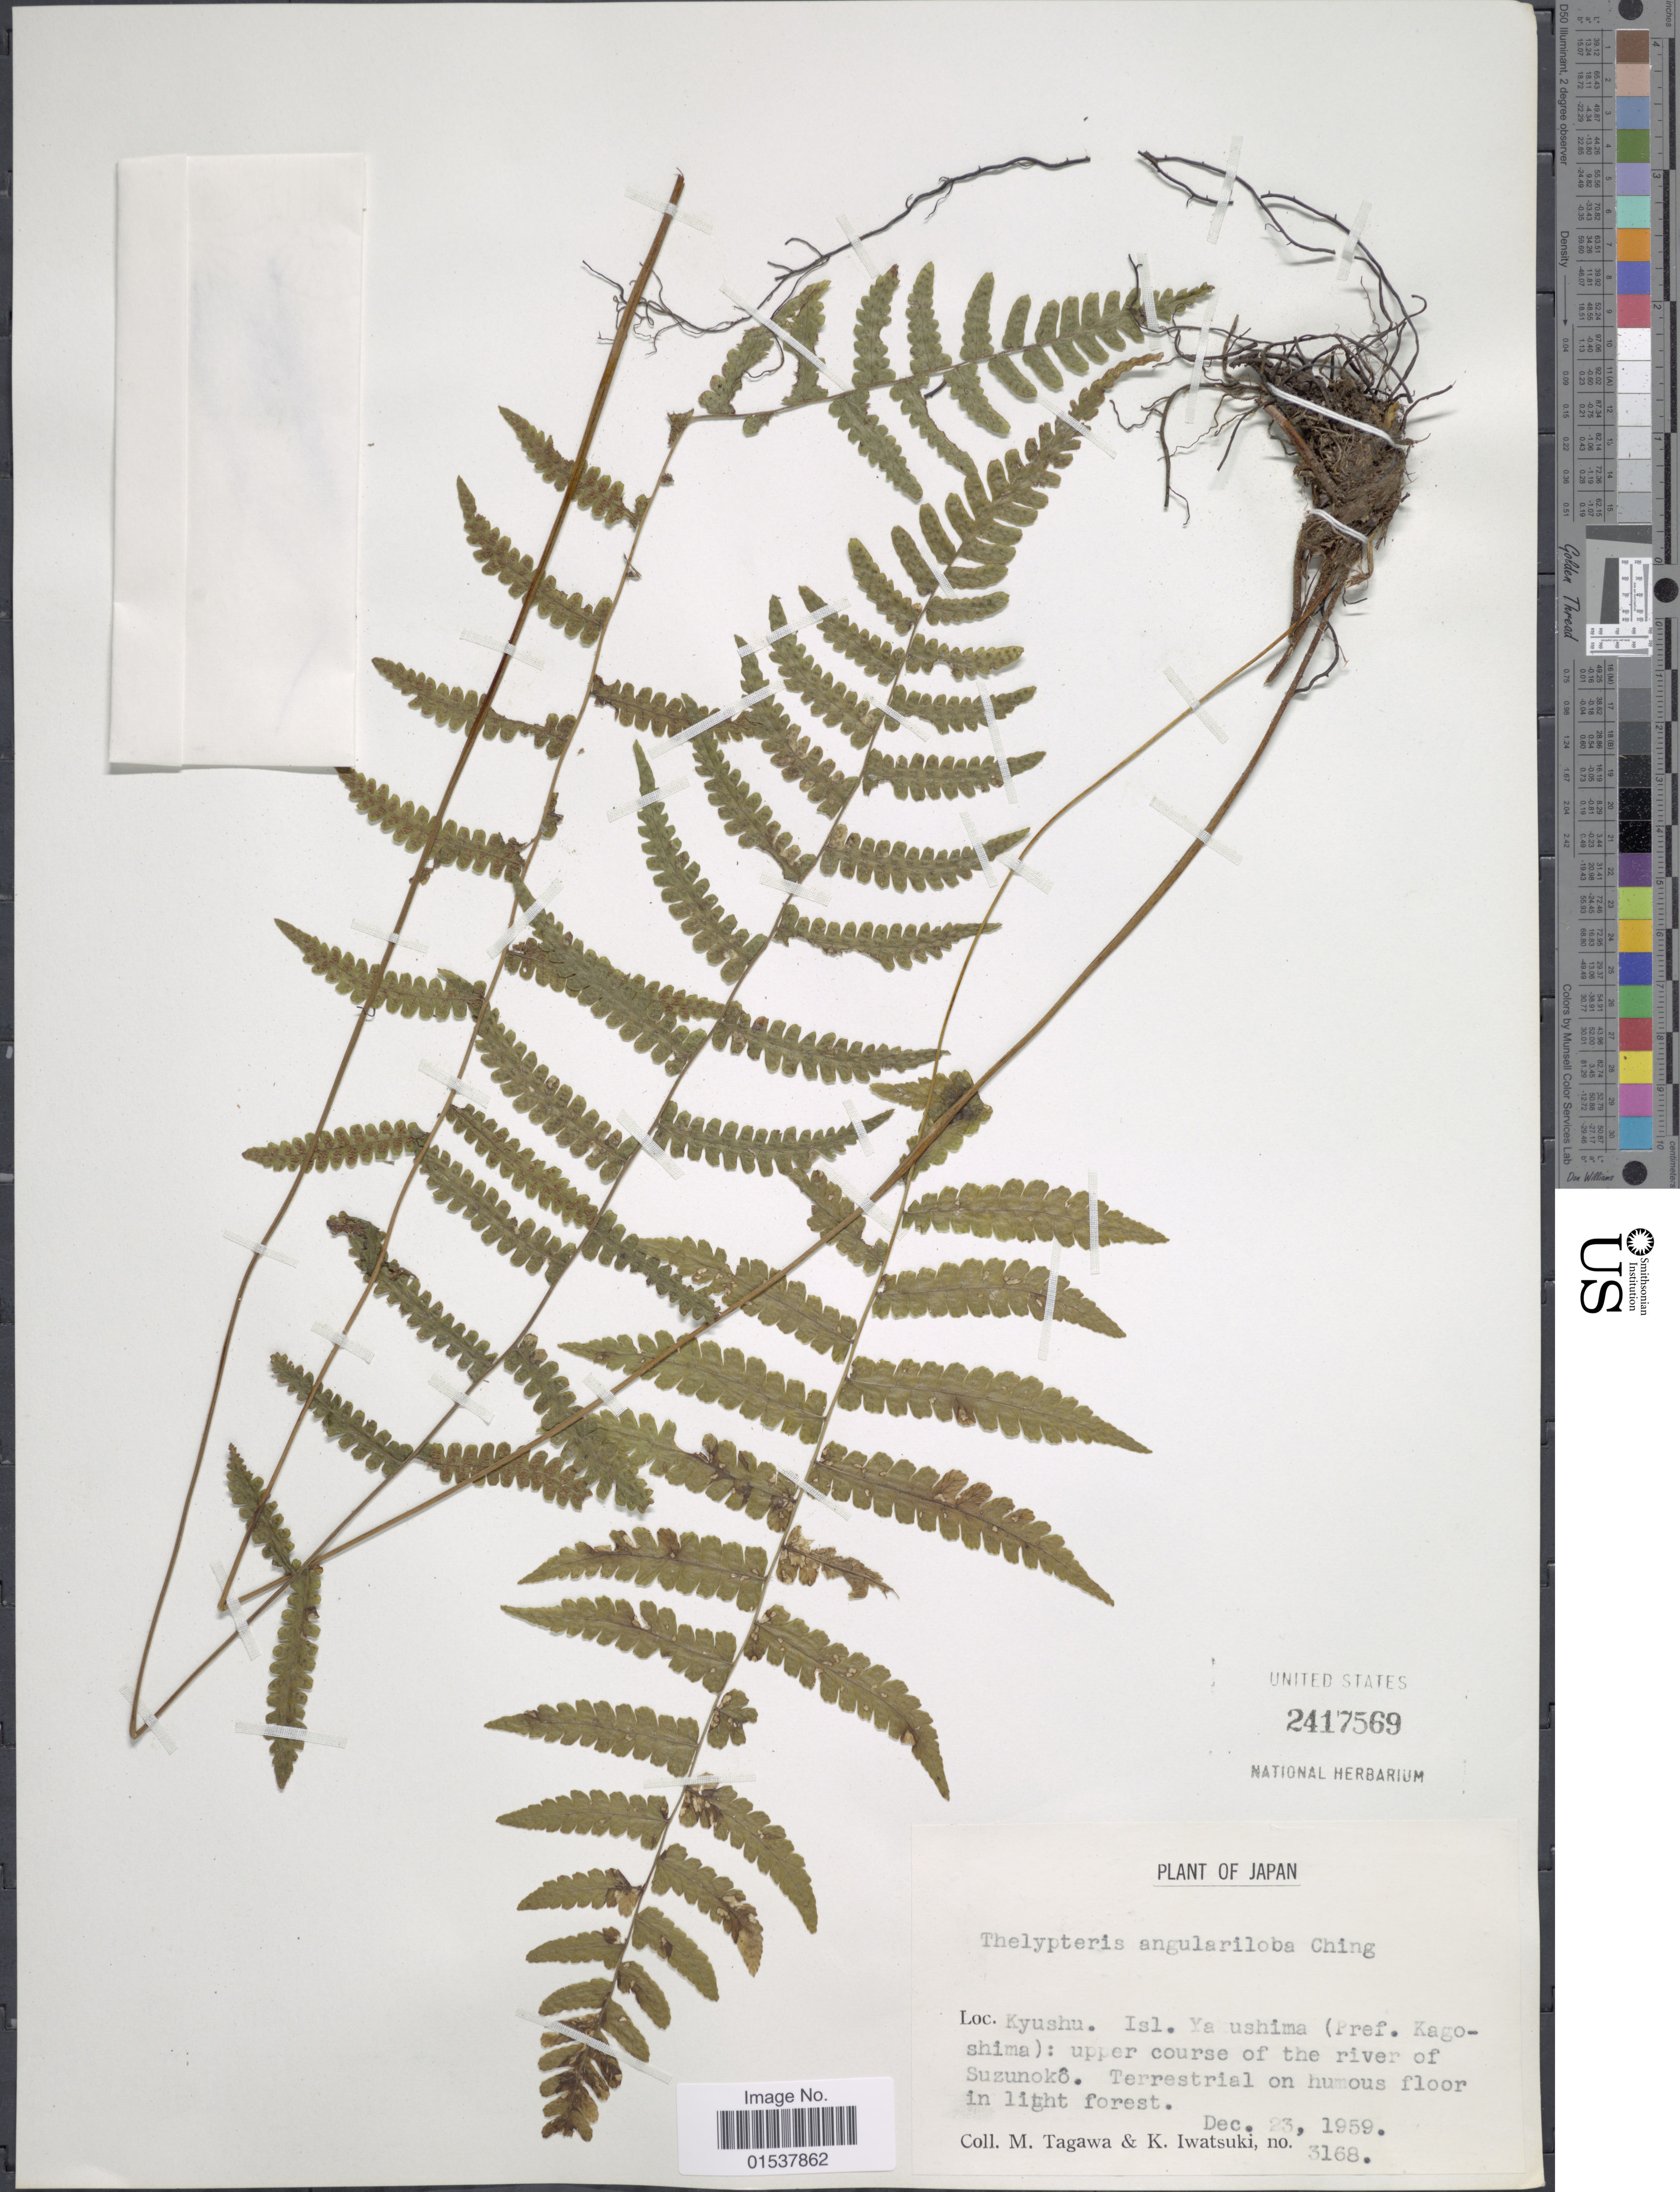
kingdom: Plantae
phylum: Tracheophyta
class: Polypodiopsida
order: Polypodiales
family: Thelypteridaceae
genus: Parathelypteris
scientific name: Parathelypteris angulariloba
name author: (Ching) Ching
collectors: M. Tagawa & K. Iwatsuki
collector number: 3168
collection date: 1959-12-23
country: Japan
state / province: Kagosima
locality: Kyushu. Isl. Yakushima (Pref. Kagoshima): upper course of the river of Suzunoko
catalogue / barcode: US 2417569